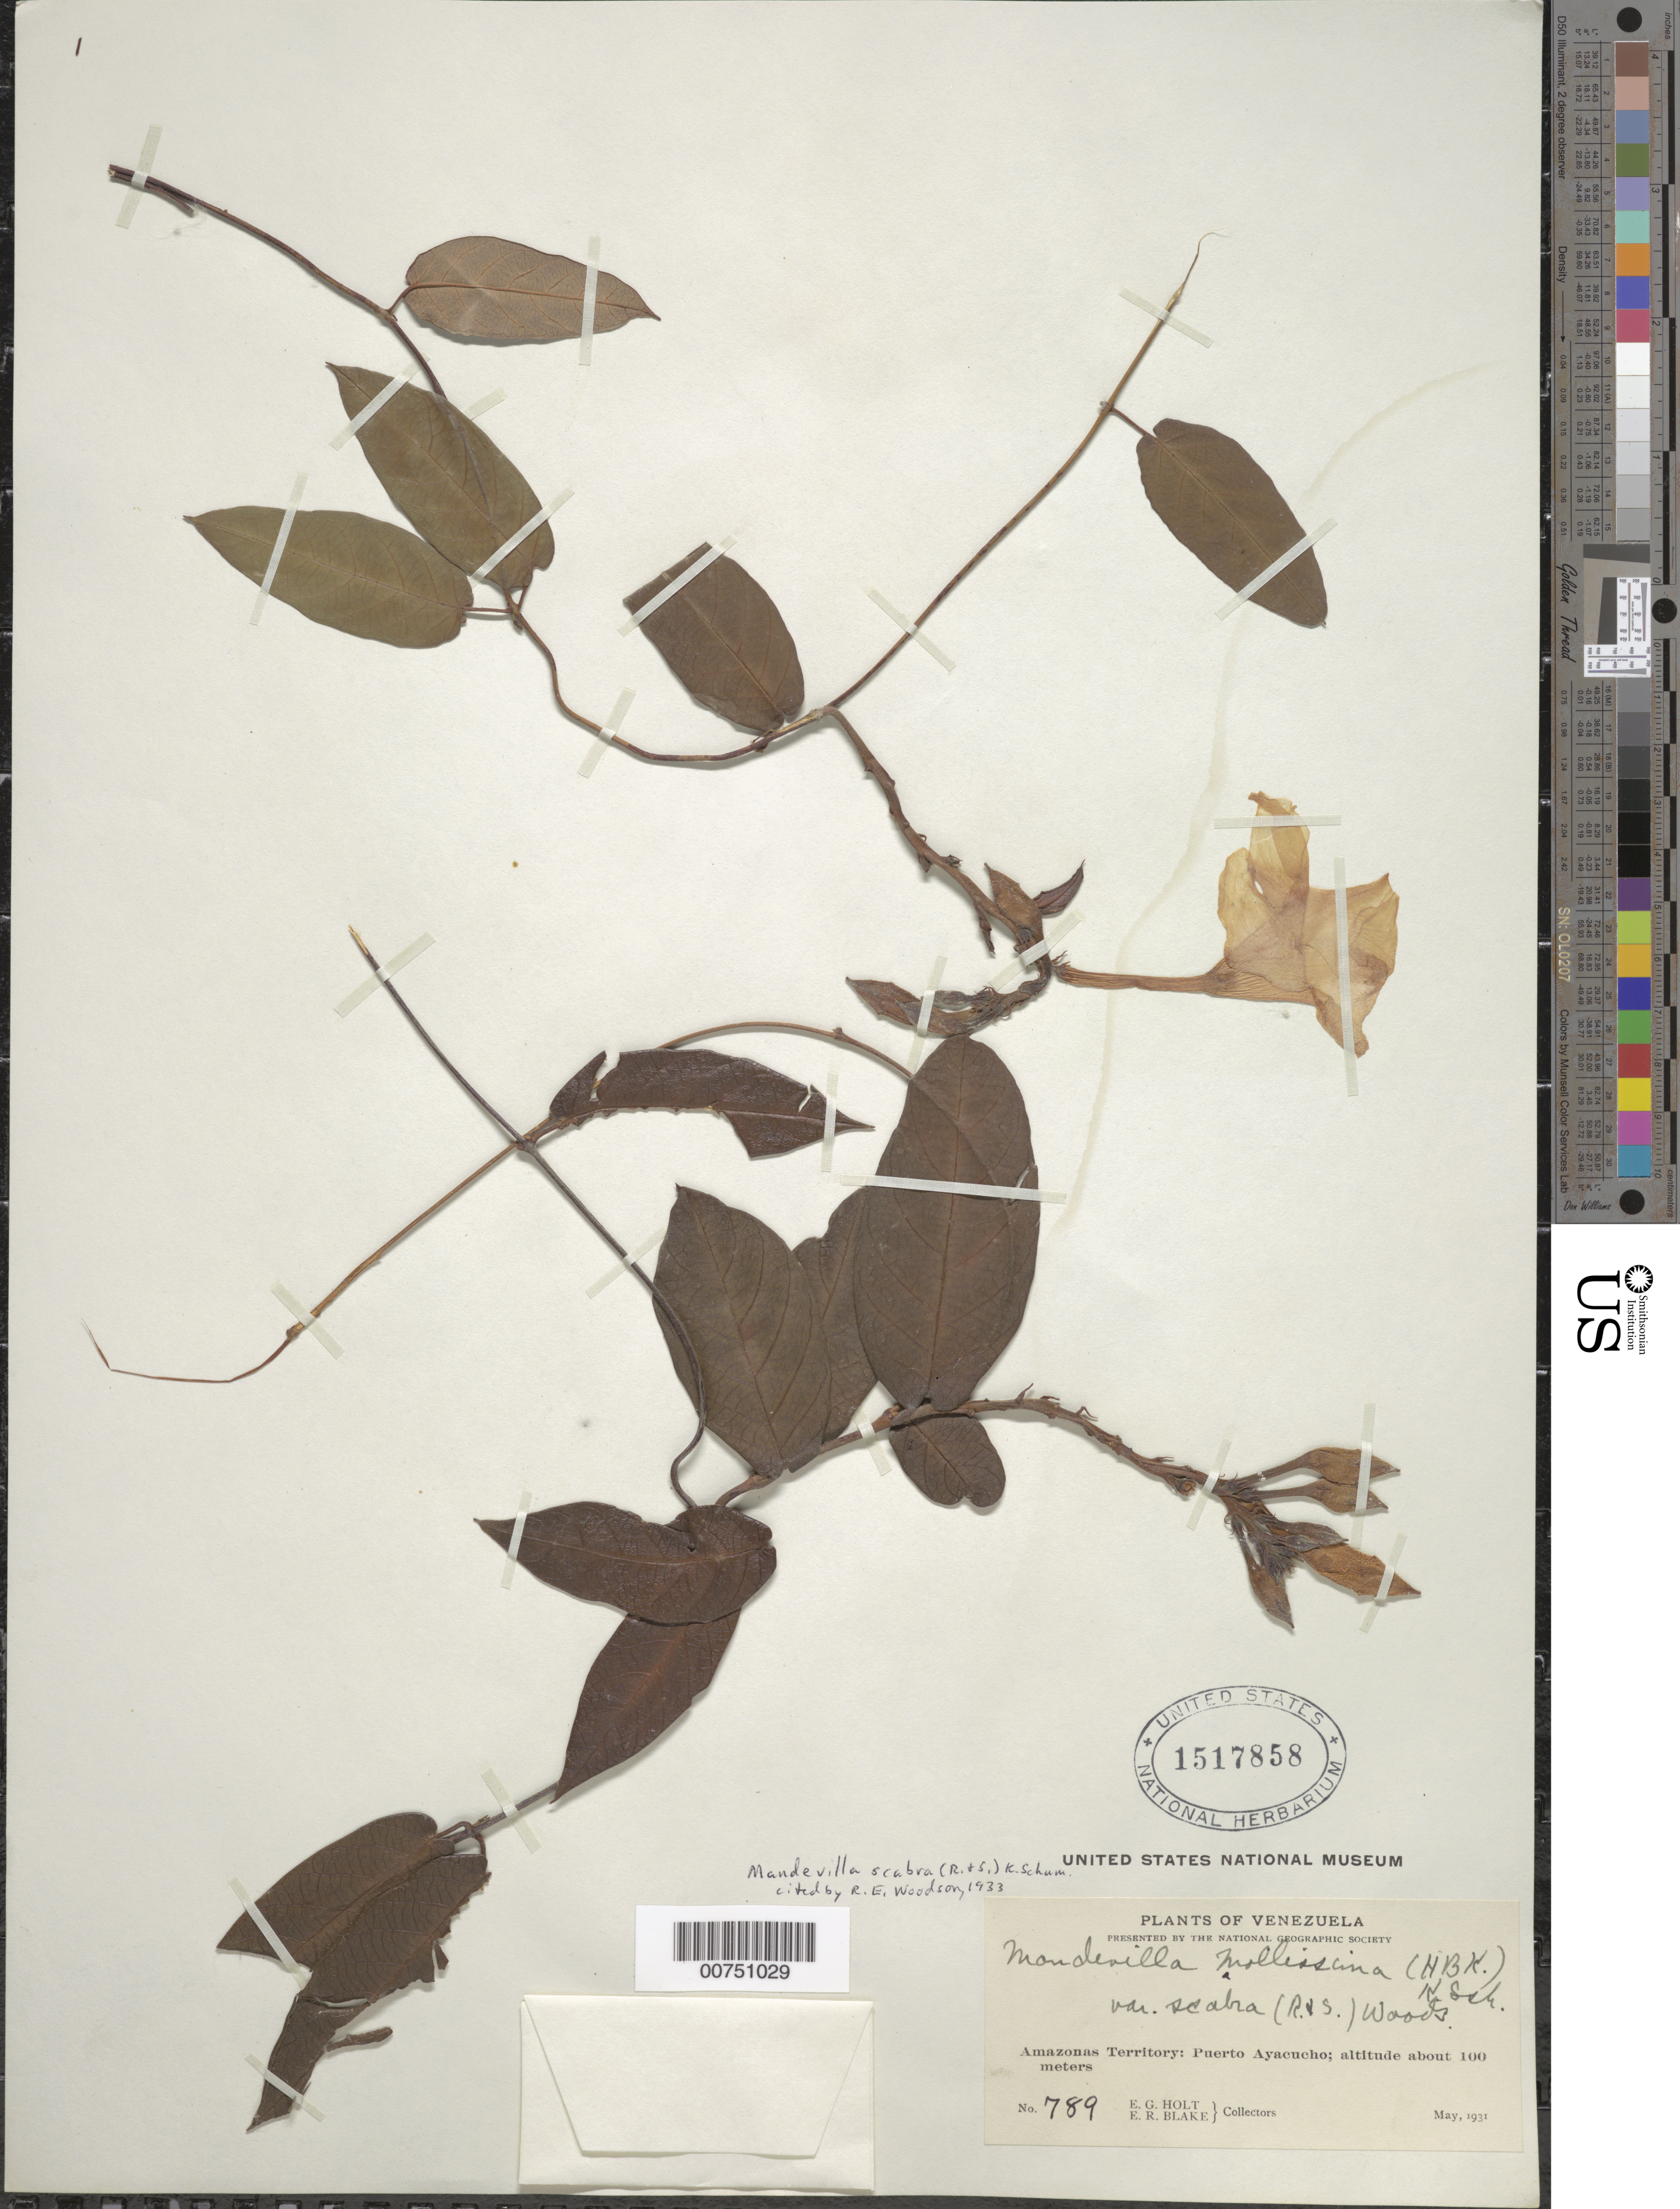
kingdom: Plantae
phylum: Tracheophyta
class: Magnoliopsida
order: Gentianales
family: Apocynaceae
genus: Mandevilla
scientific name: Mandevilla scabra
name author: (Hoffmanns. ex Roem. & Schult.) K. Schum.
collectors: E. Holt & E. R. Blake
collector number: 789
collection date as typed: May-31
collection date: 1931-05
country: Venezuela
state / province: Amazonas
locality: Puerto Ayacucho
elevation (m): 100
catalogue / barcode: US 1517858